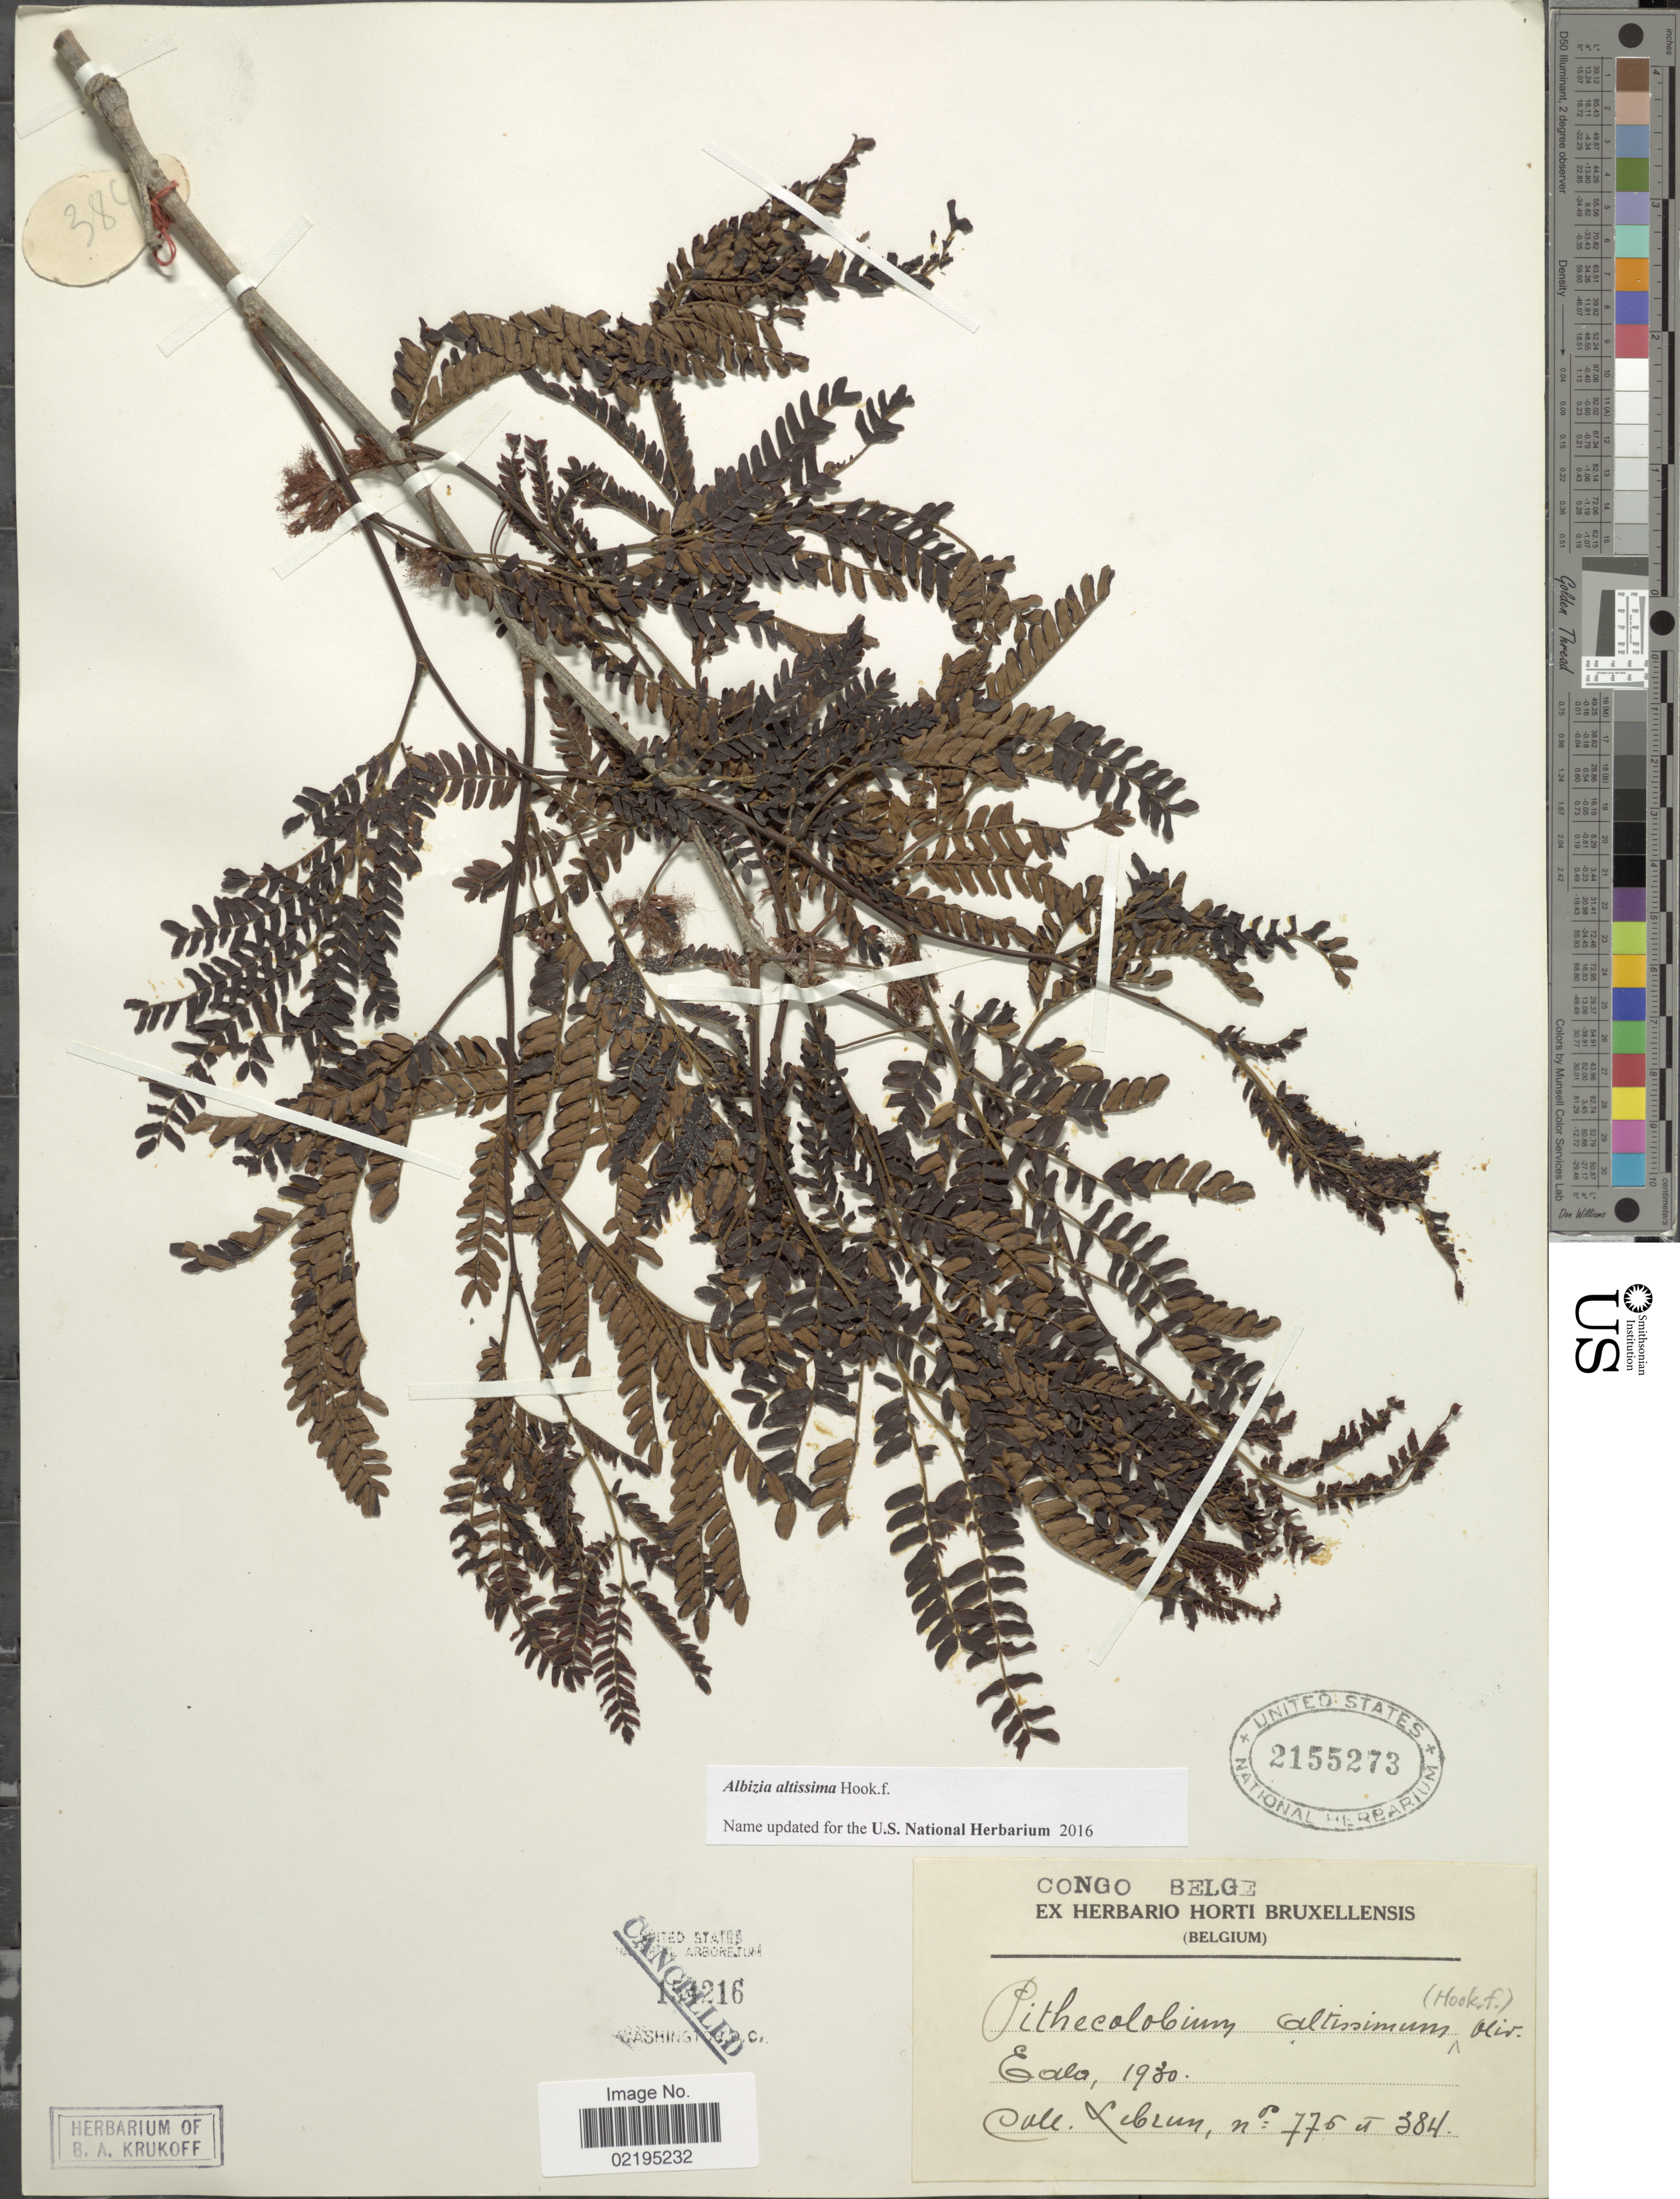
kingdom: Plantae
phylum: Tracheophyta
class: Magnoliopsida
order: Fabales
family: Fabaceae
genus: Osodendron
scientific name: Osodendron altissimum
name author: (Hook. f.) Koenen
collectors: J.A. Lebrun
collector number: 775/384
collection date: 1930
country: Congo, Democratic Republic of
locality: Congo Belge, Eala.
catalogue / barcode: US 2155273